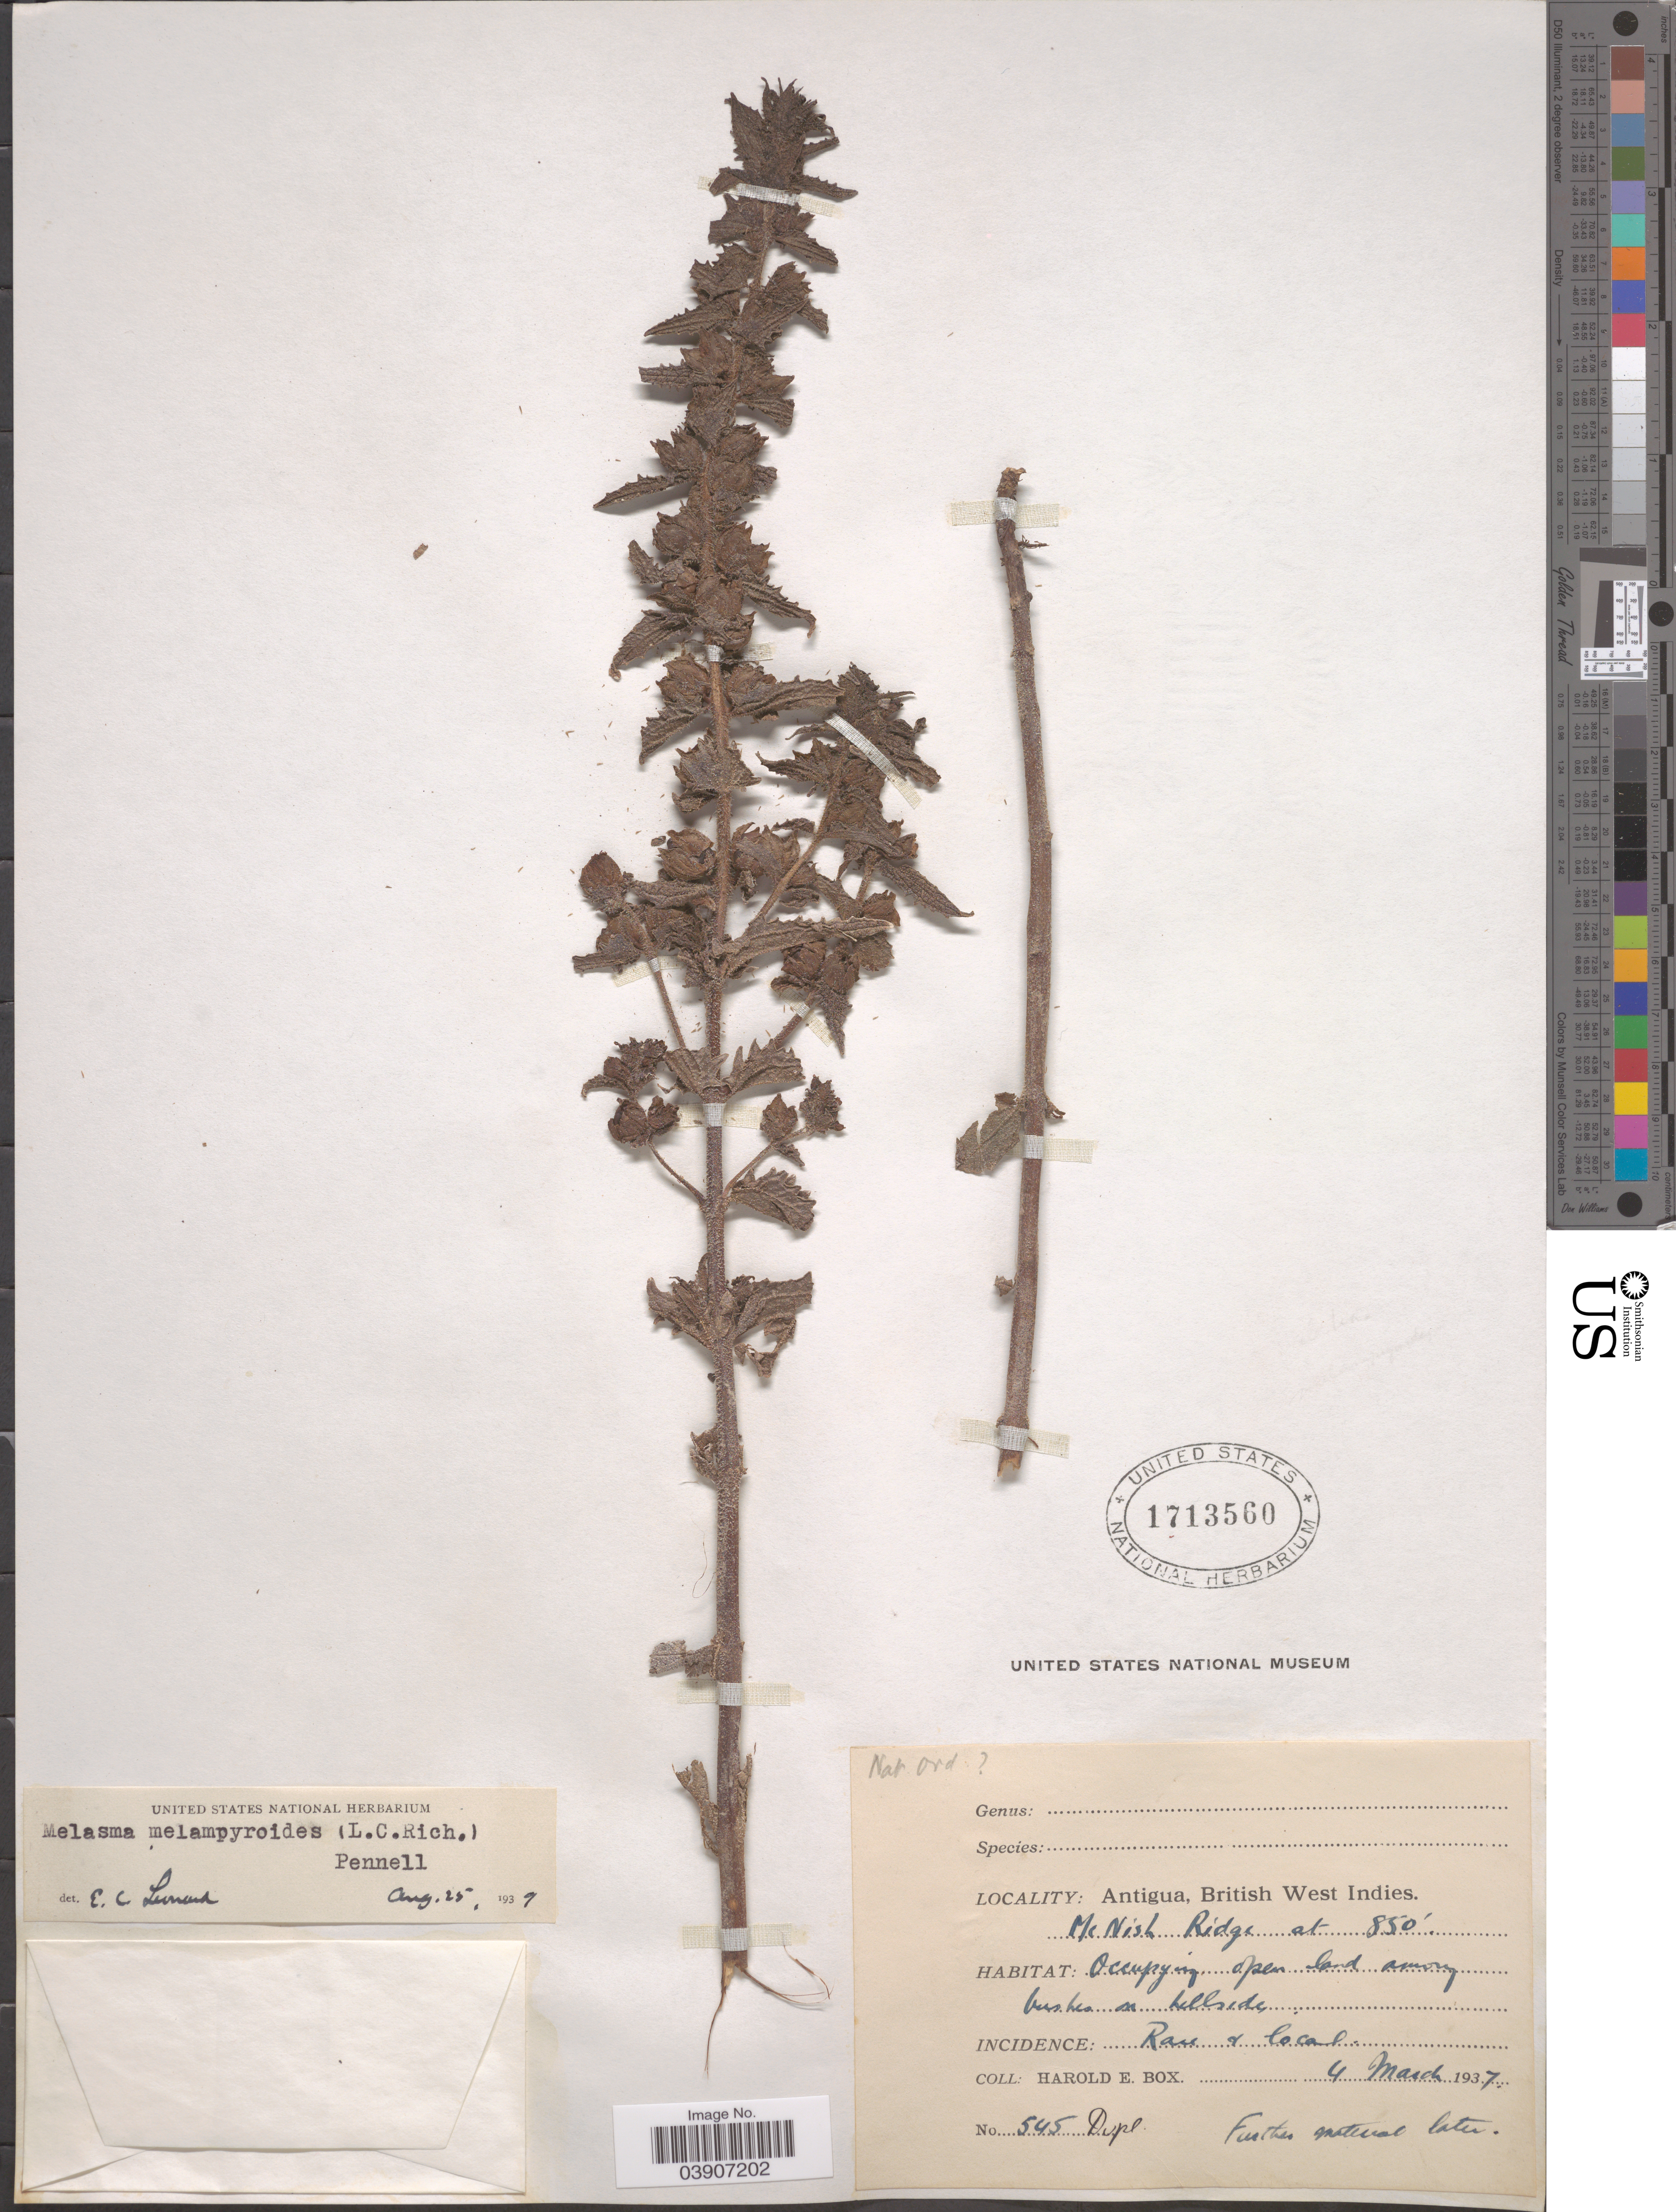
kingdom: Plantae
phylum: Tracheophyta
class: Magnoliopsida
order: Lamiales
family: Orobanchaceae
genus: Alectra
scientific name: Alectra aspera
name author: (Cham. & Schltdl.) L.O. Williams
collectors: H. E. Box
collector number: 545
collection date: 1937-03-04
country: Antigua and Barbuda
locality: Antigua, British West Indies. McNish Ridge.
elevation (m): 259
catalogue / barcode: US 1713560